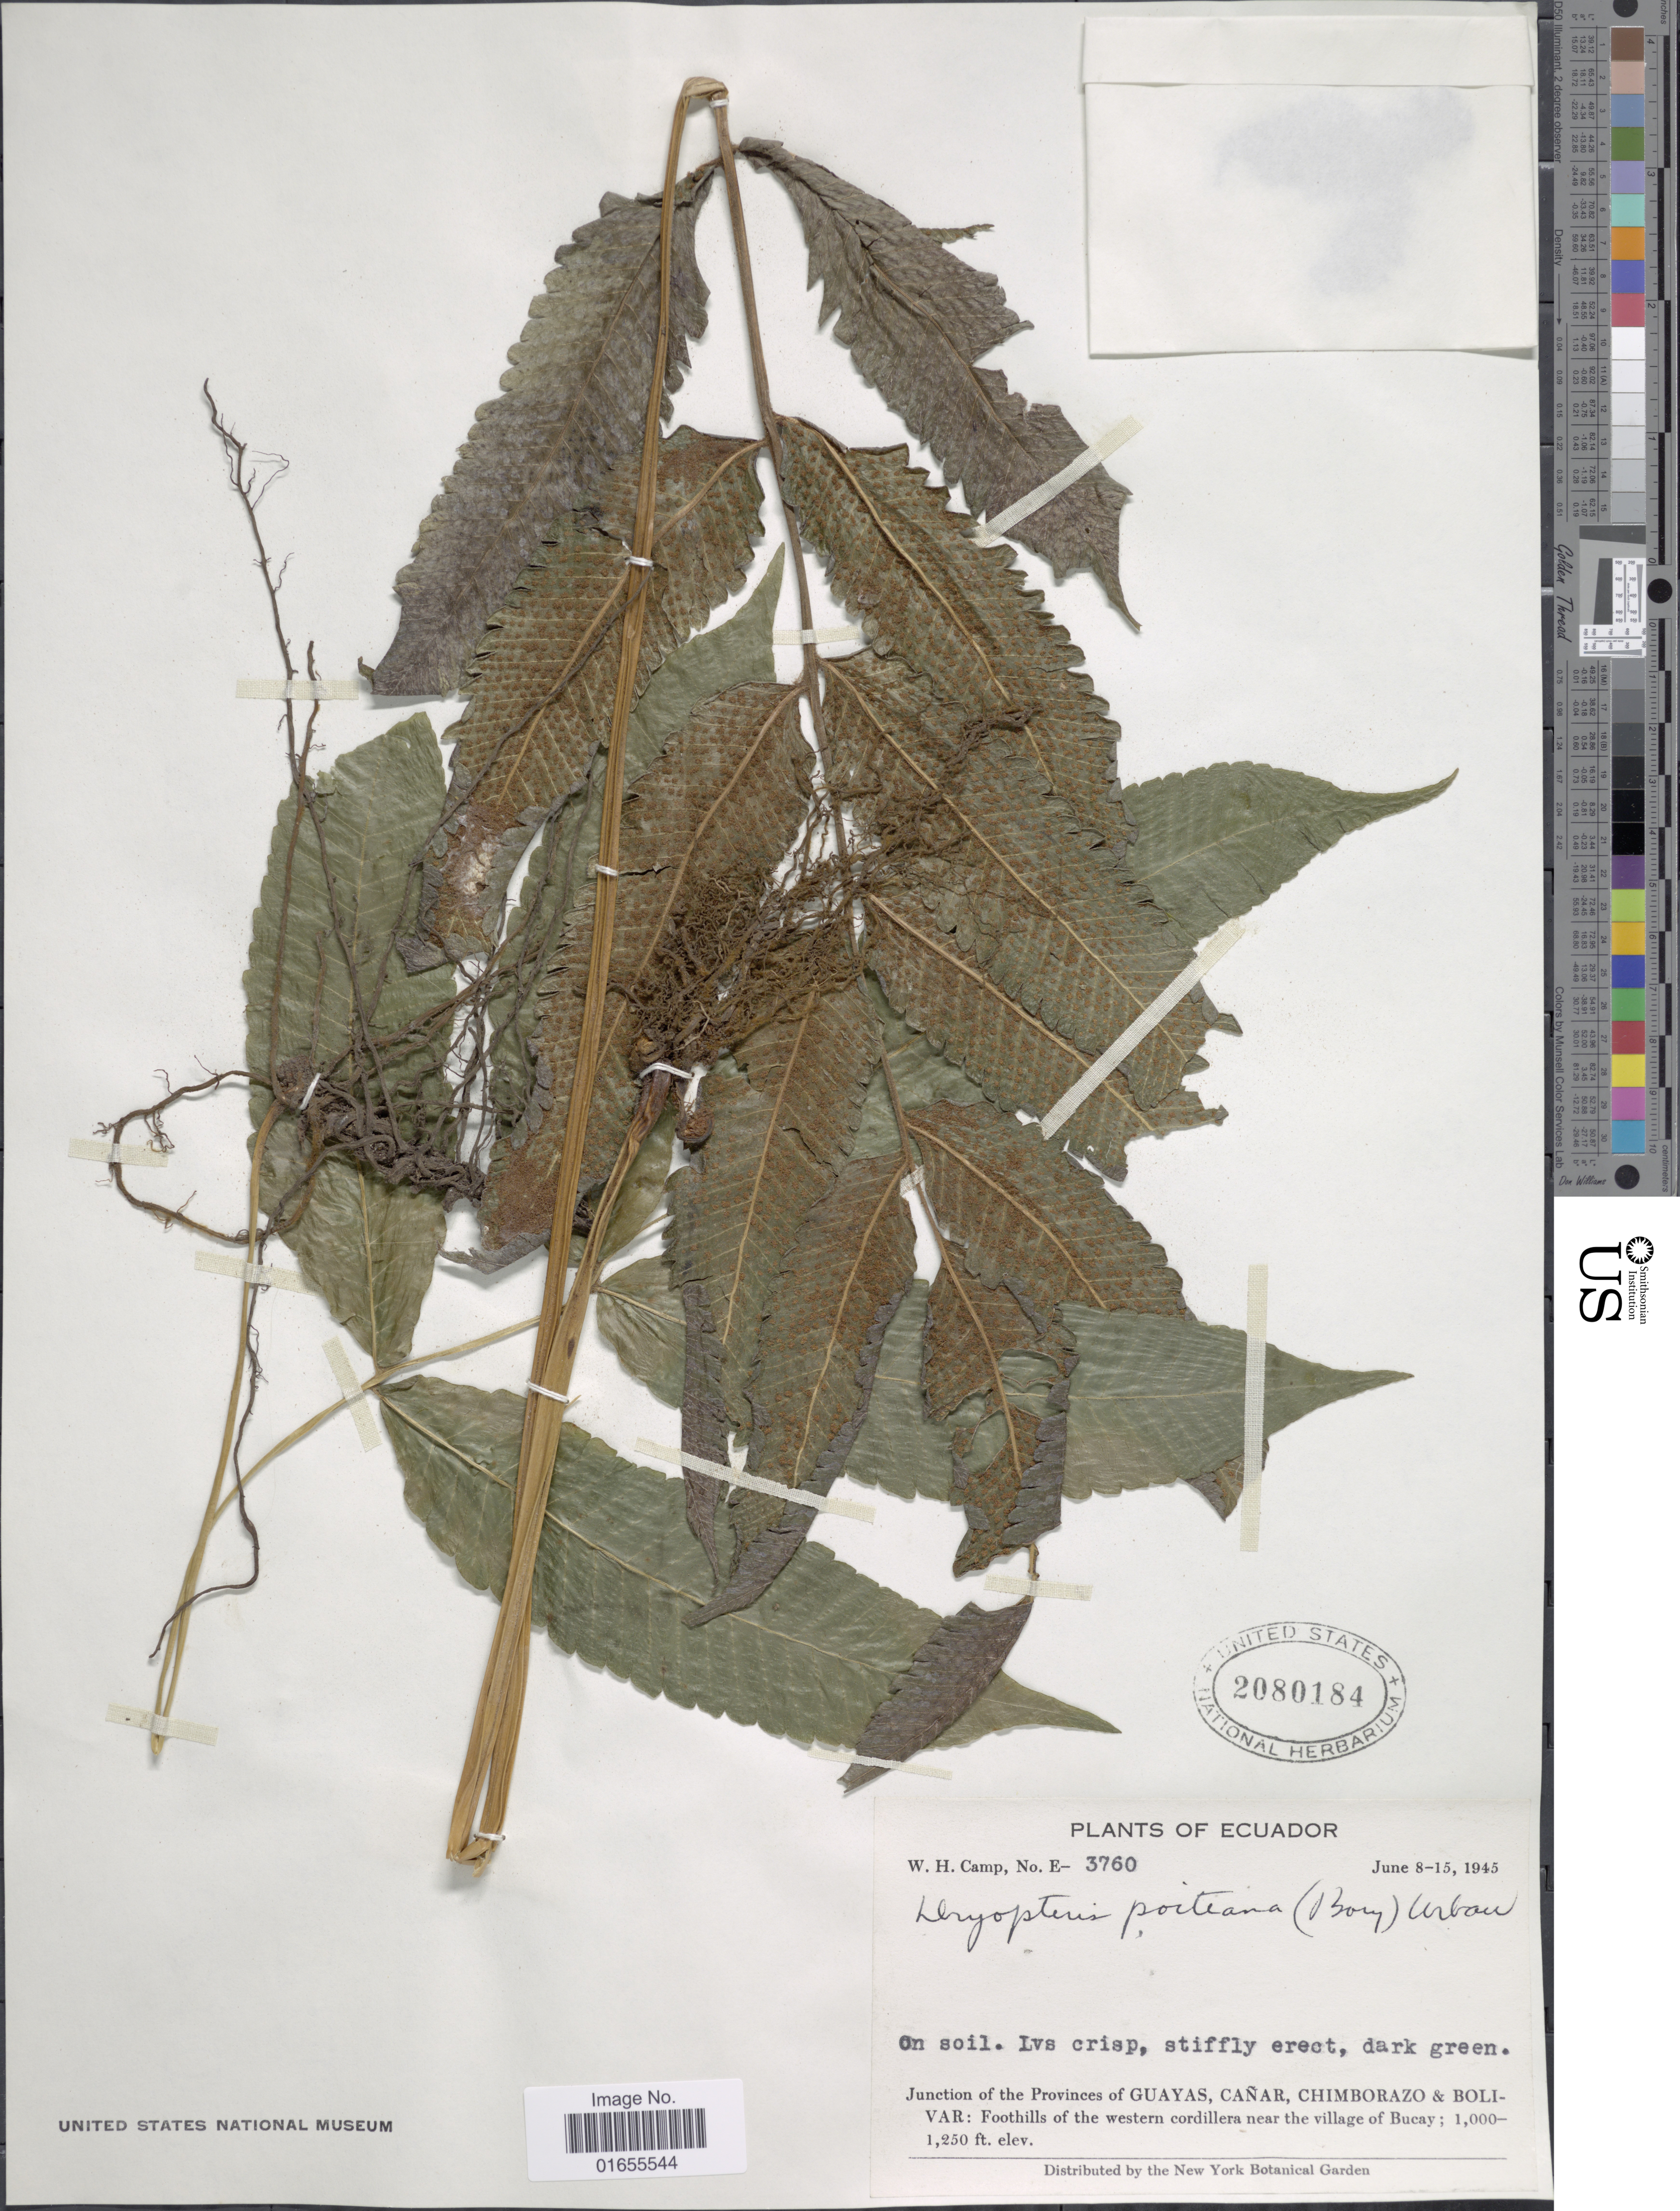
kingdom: Plantae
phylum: Tracheophyta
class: Polypodiopsida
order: Polypodiales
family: Thelypteridaceae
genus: Goniopteris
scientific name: Goniopteris poiteana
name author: (Bory) Ching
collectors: W. H. Camp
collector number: E-3760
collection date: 1945-06-08/1945-06-15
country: Ecuador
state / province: Guayas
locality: Junction of the Provinces of Guayas, Canar, Chimborazo & Bolivar: Foothils of the western cordillera near the village of Bucay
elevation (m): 305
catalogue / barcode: US 2080184